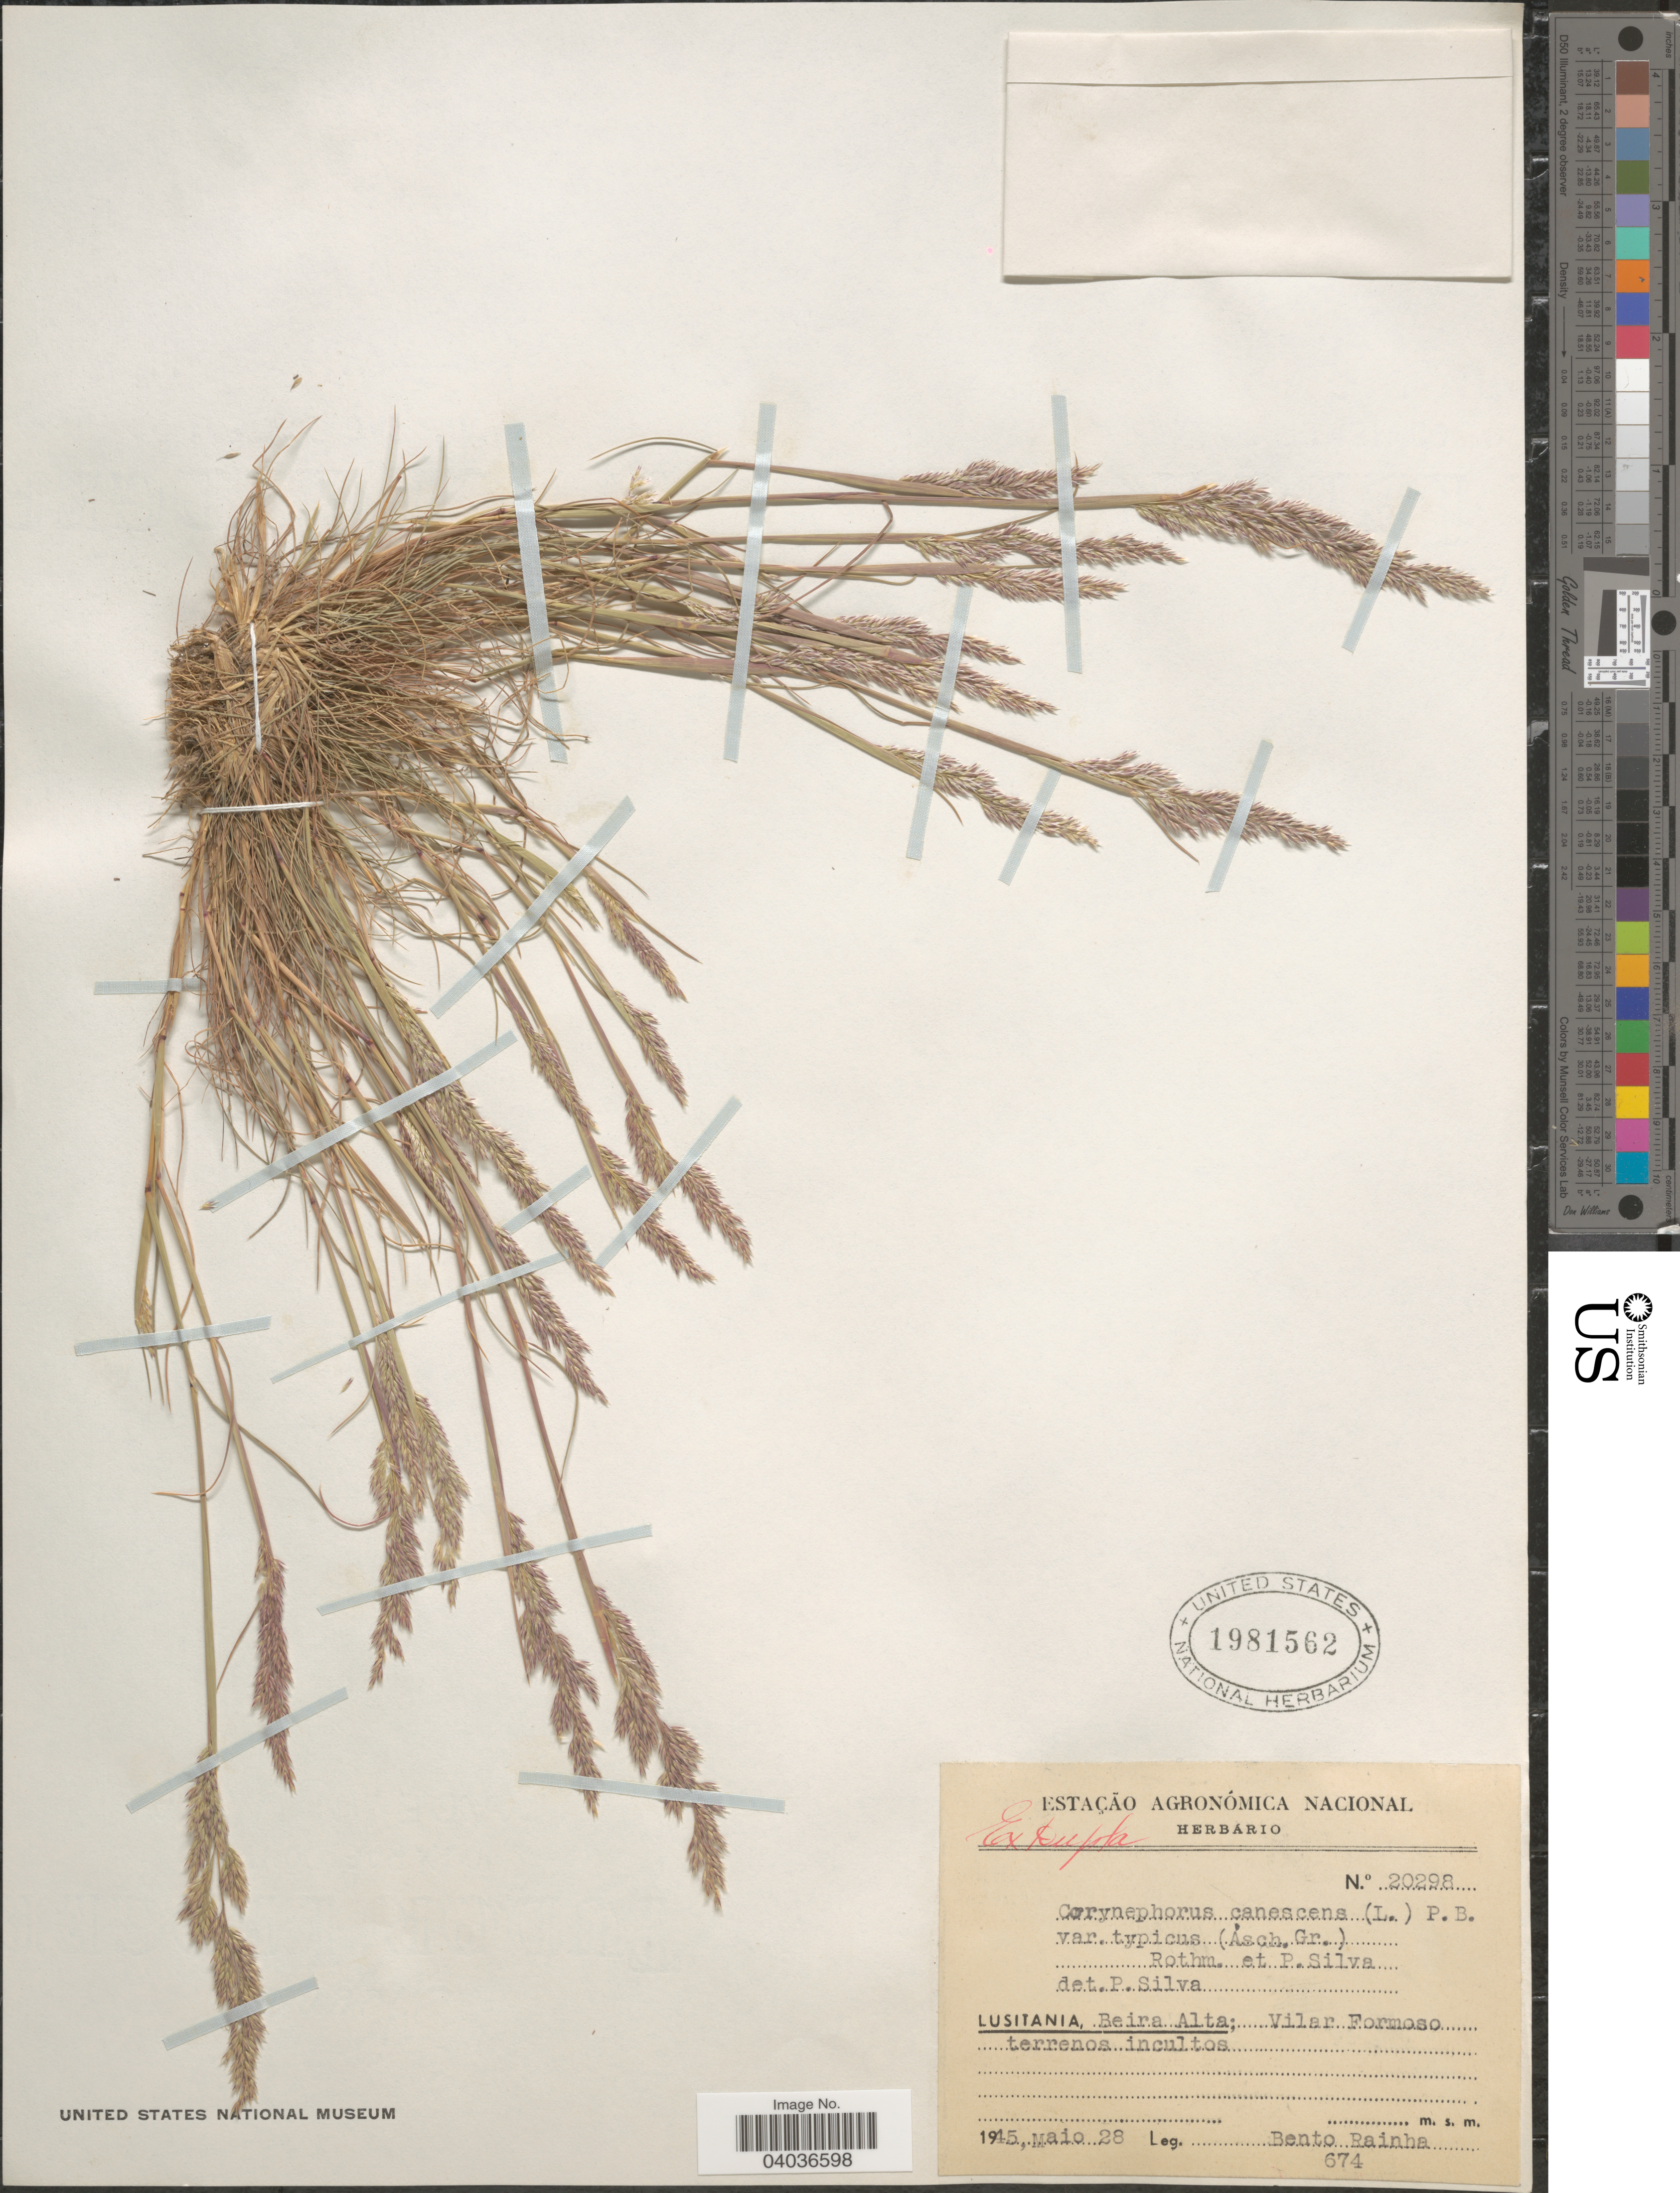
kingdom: Plantae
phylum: Tracheophyta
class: Liliopsida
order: Poales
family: Poaceae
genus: Corynephorus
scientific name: Corynephorus canescens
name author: (L, MEL) P. Beauv.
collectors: B. Rainha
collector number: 674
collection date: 1945-05-28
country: Portugal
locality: Lusitania, Beira Alta: Vilar Formosa.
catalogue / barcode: US 1981562